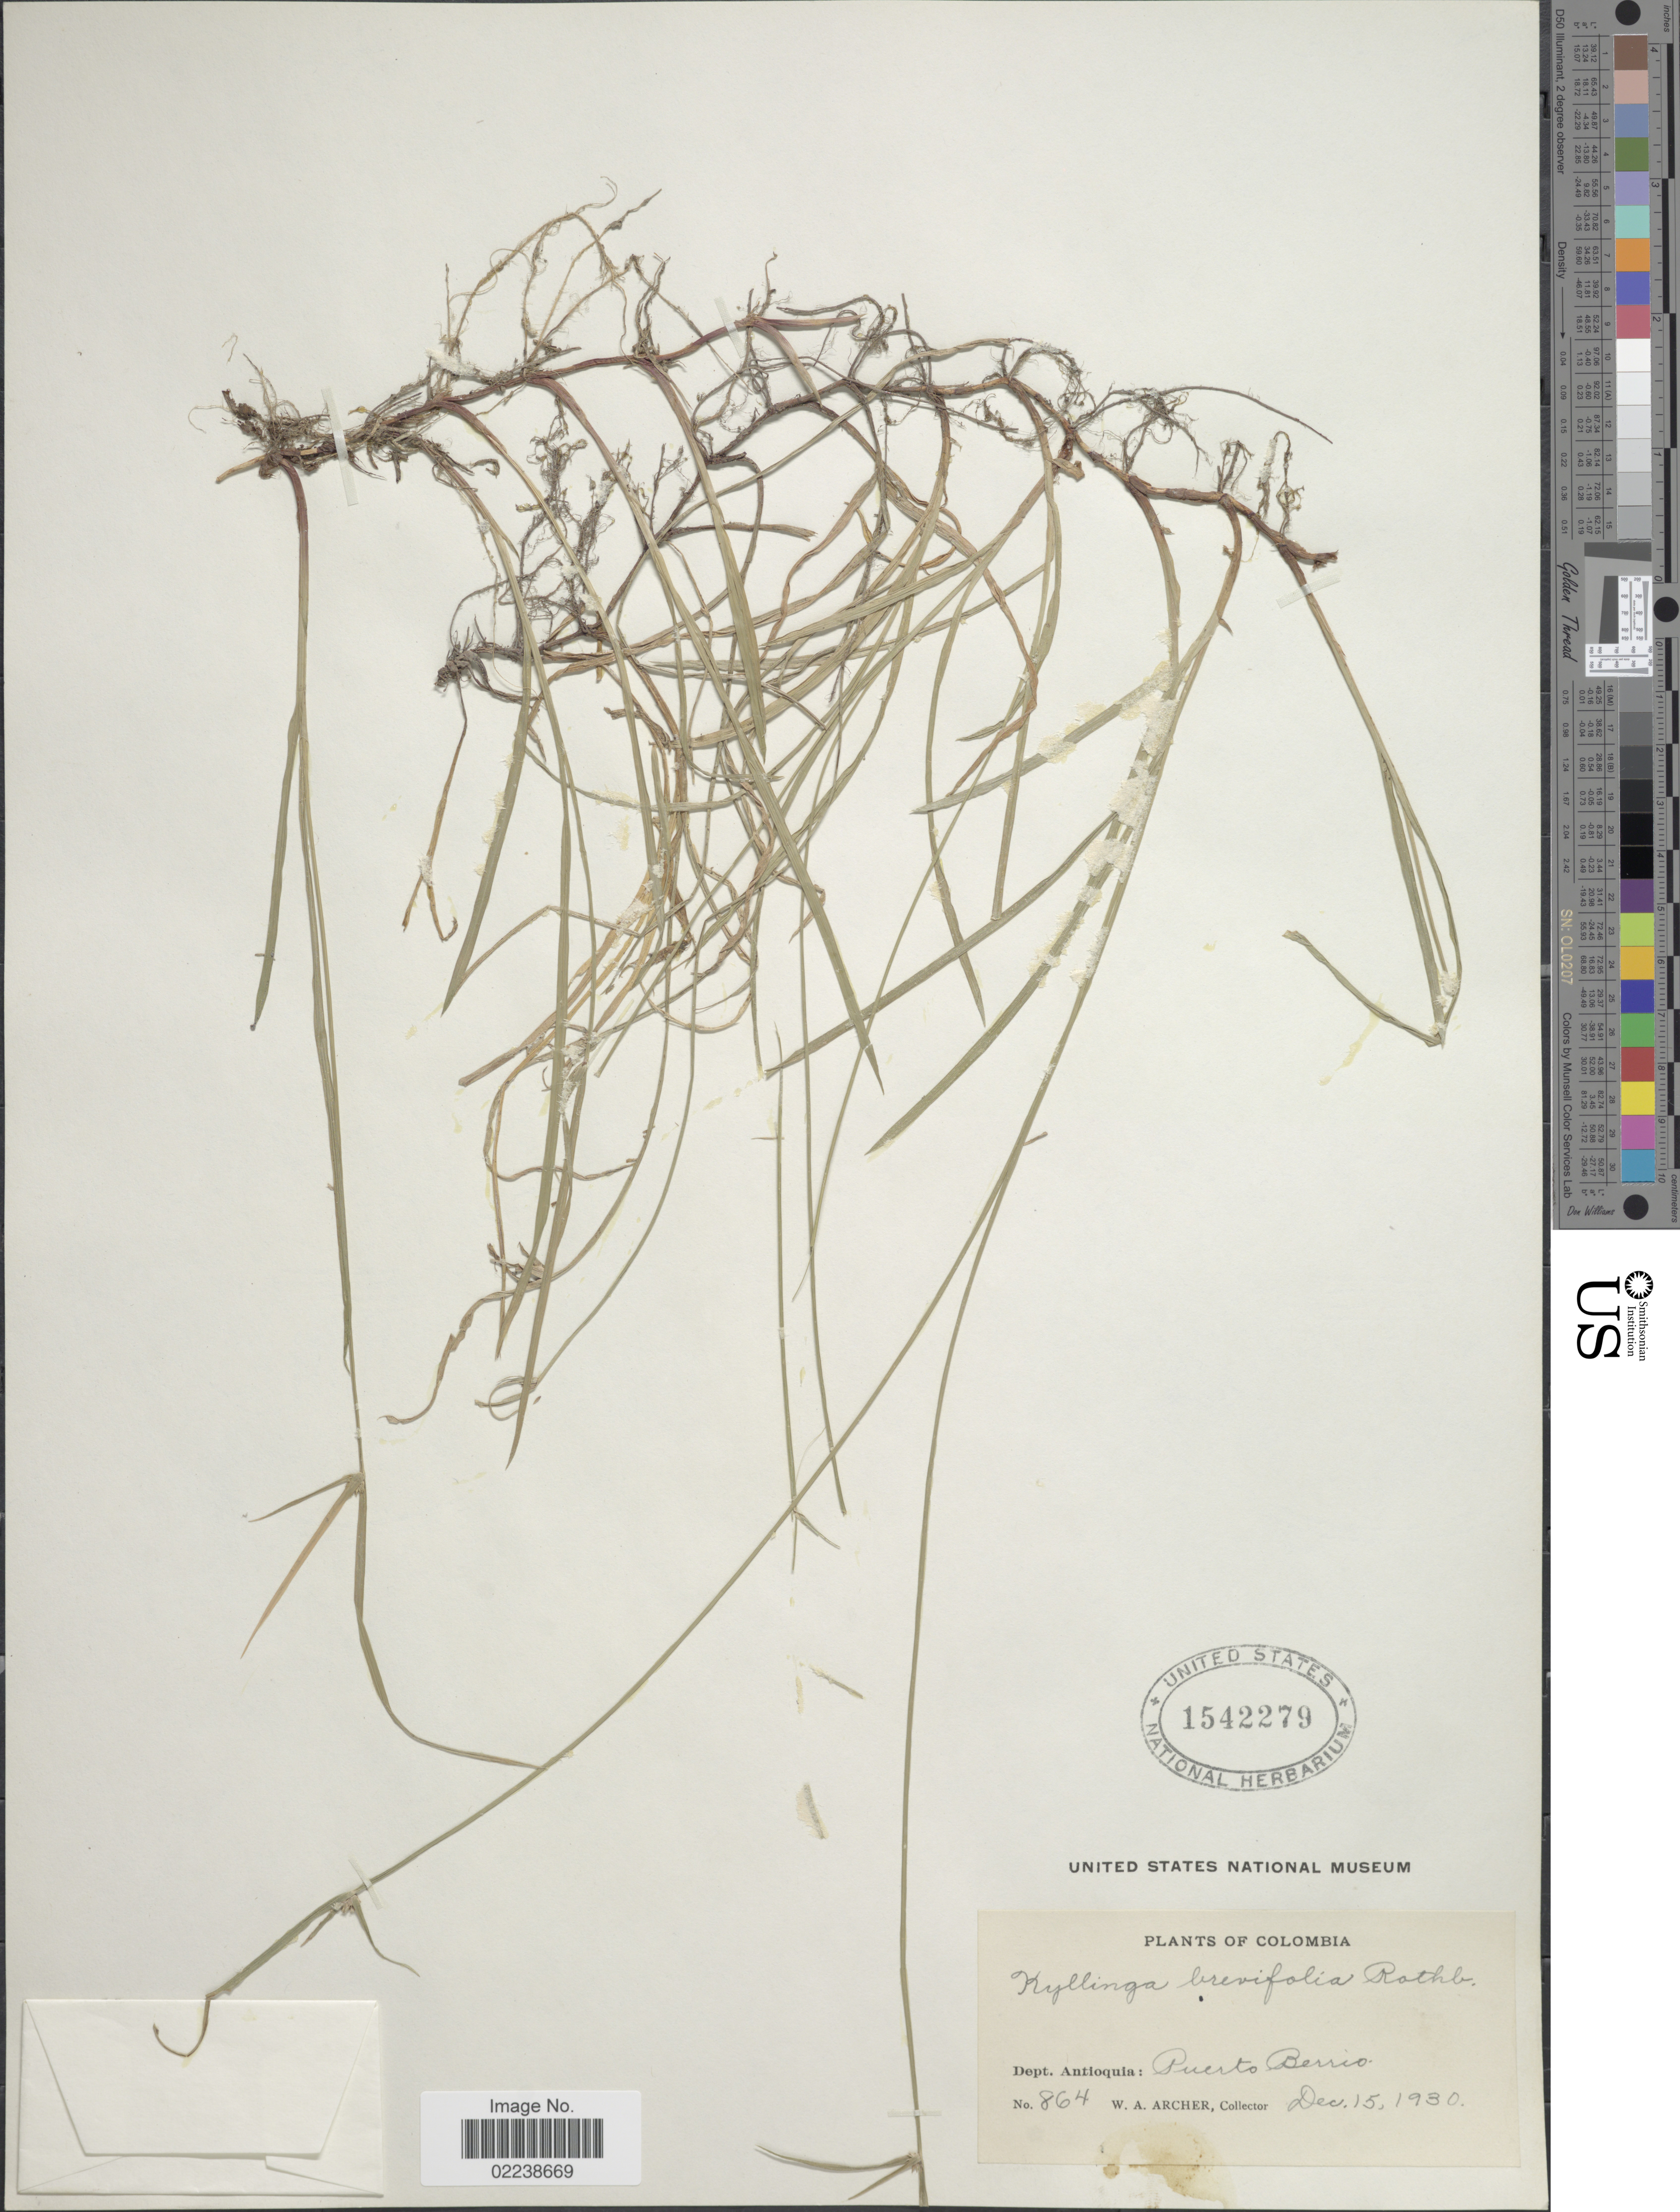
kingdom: Plantae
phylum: Tracheophyta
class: Liliopsida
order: Poales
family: Cyperaceae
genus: Cyperus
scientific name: Cyperus brevifolius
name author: (Rottb.) Hassk.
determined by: Strong, M. T., (US), Smithsonian Institution - National Museum of Natural History (UNITED STATES)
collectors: W. A. Archer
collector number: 864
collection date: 1930-12-15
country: Colombia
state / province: Antioquia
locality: Puerto Berrico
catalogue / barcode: US 1542279